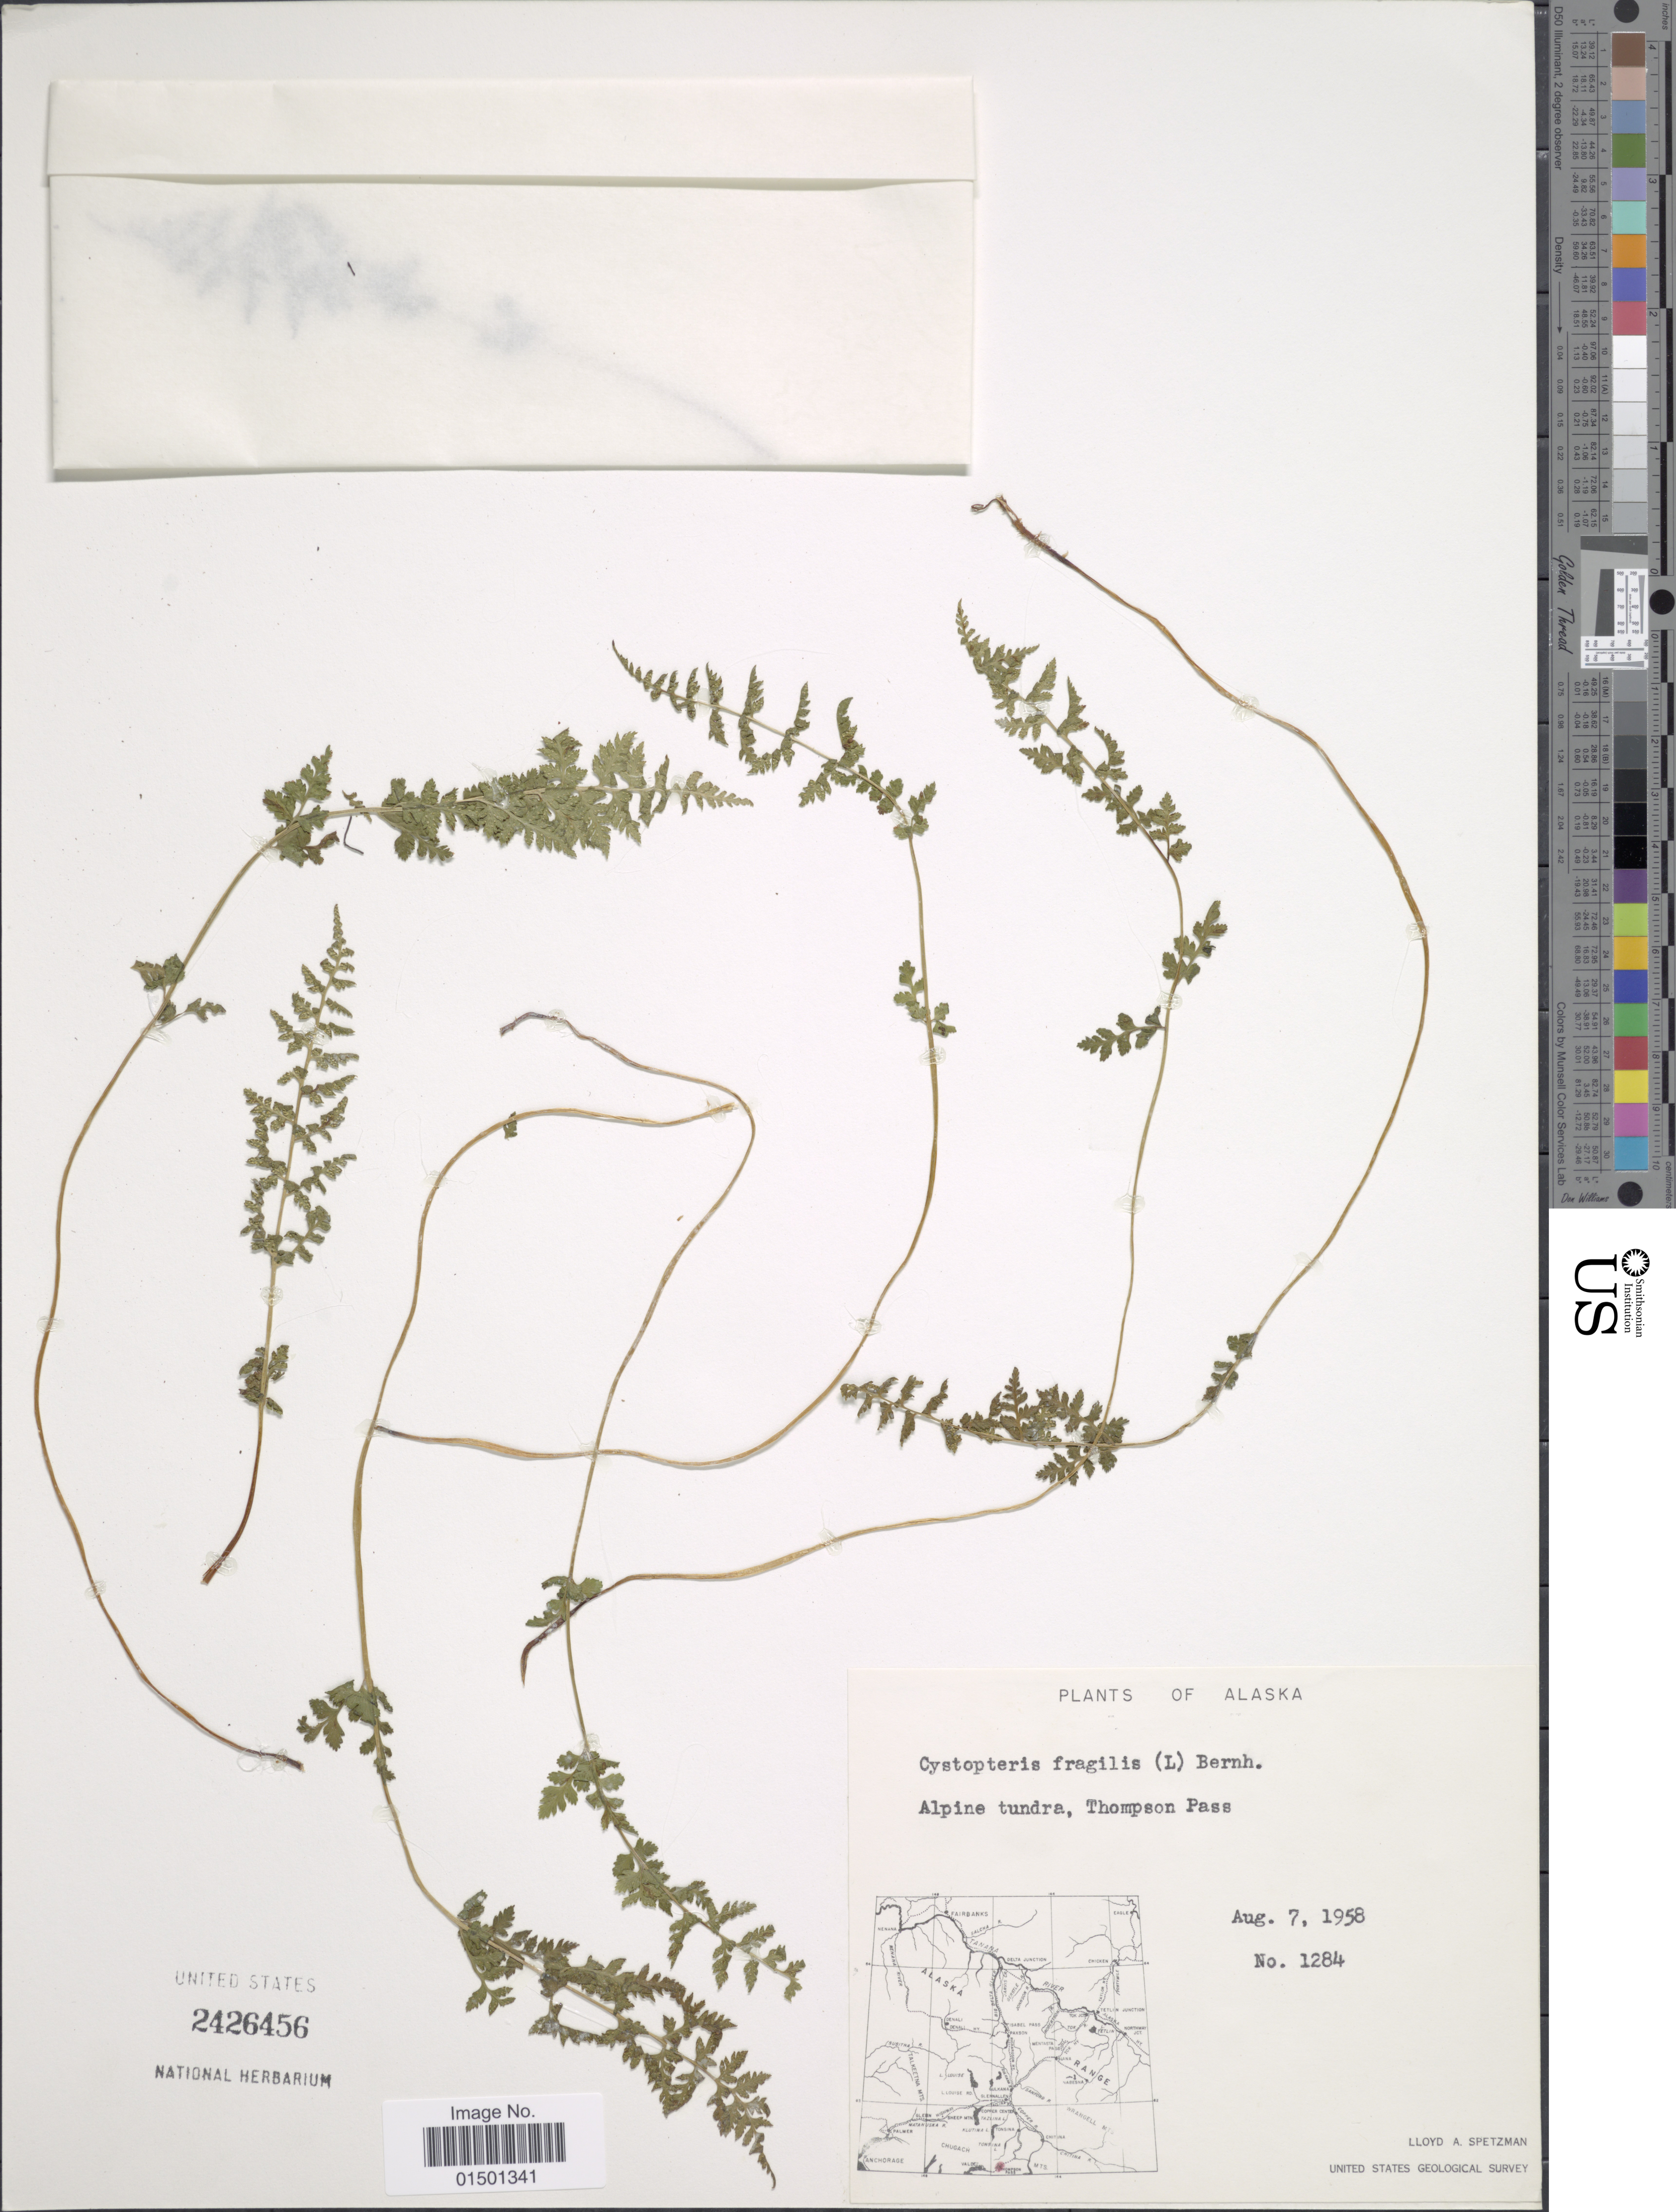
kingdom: Plantae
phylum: Tracheophyta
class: Polypodiopsida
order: Polypodiales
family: Cystopteridaceae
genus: Cystopteris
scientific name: Cystopteris fragilis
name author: (L.) Bernh.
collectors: L. Spetzman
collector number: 1284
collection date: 1958-08-07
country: United States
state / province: Alaska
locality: Alpine tundra, Thompson Pass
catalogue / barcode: US 2426456